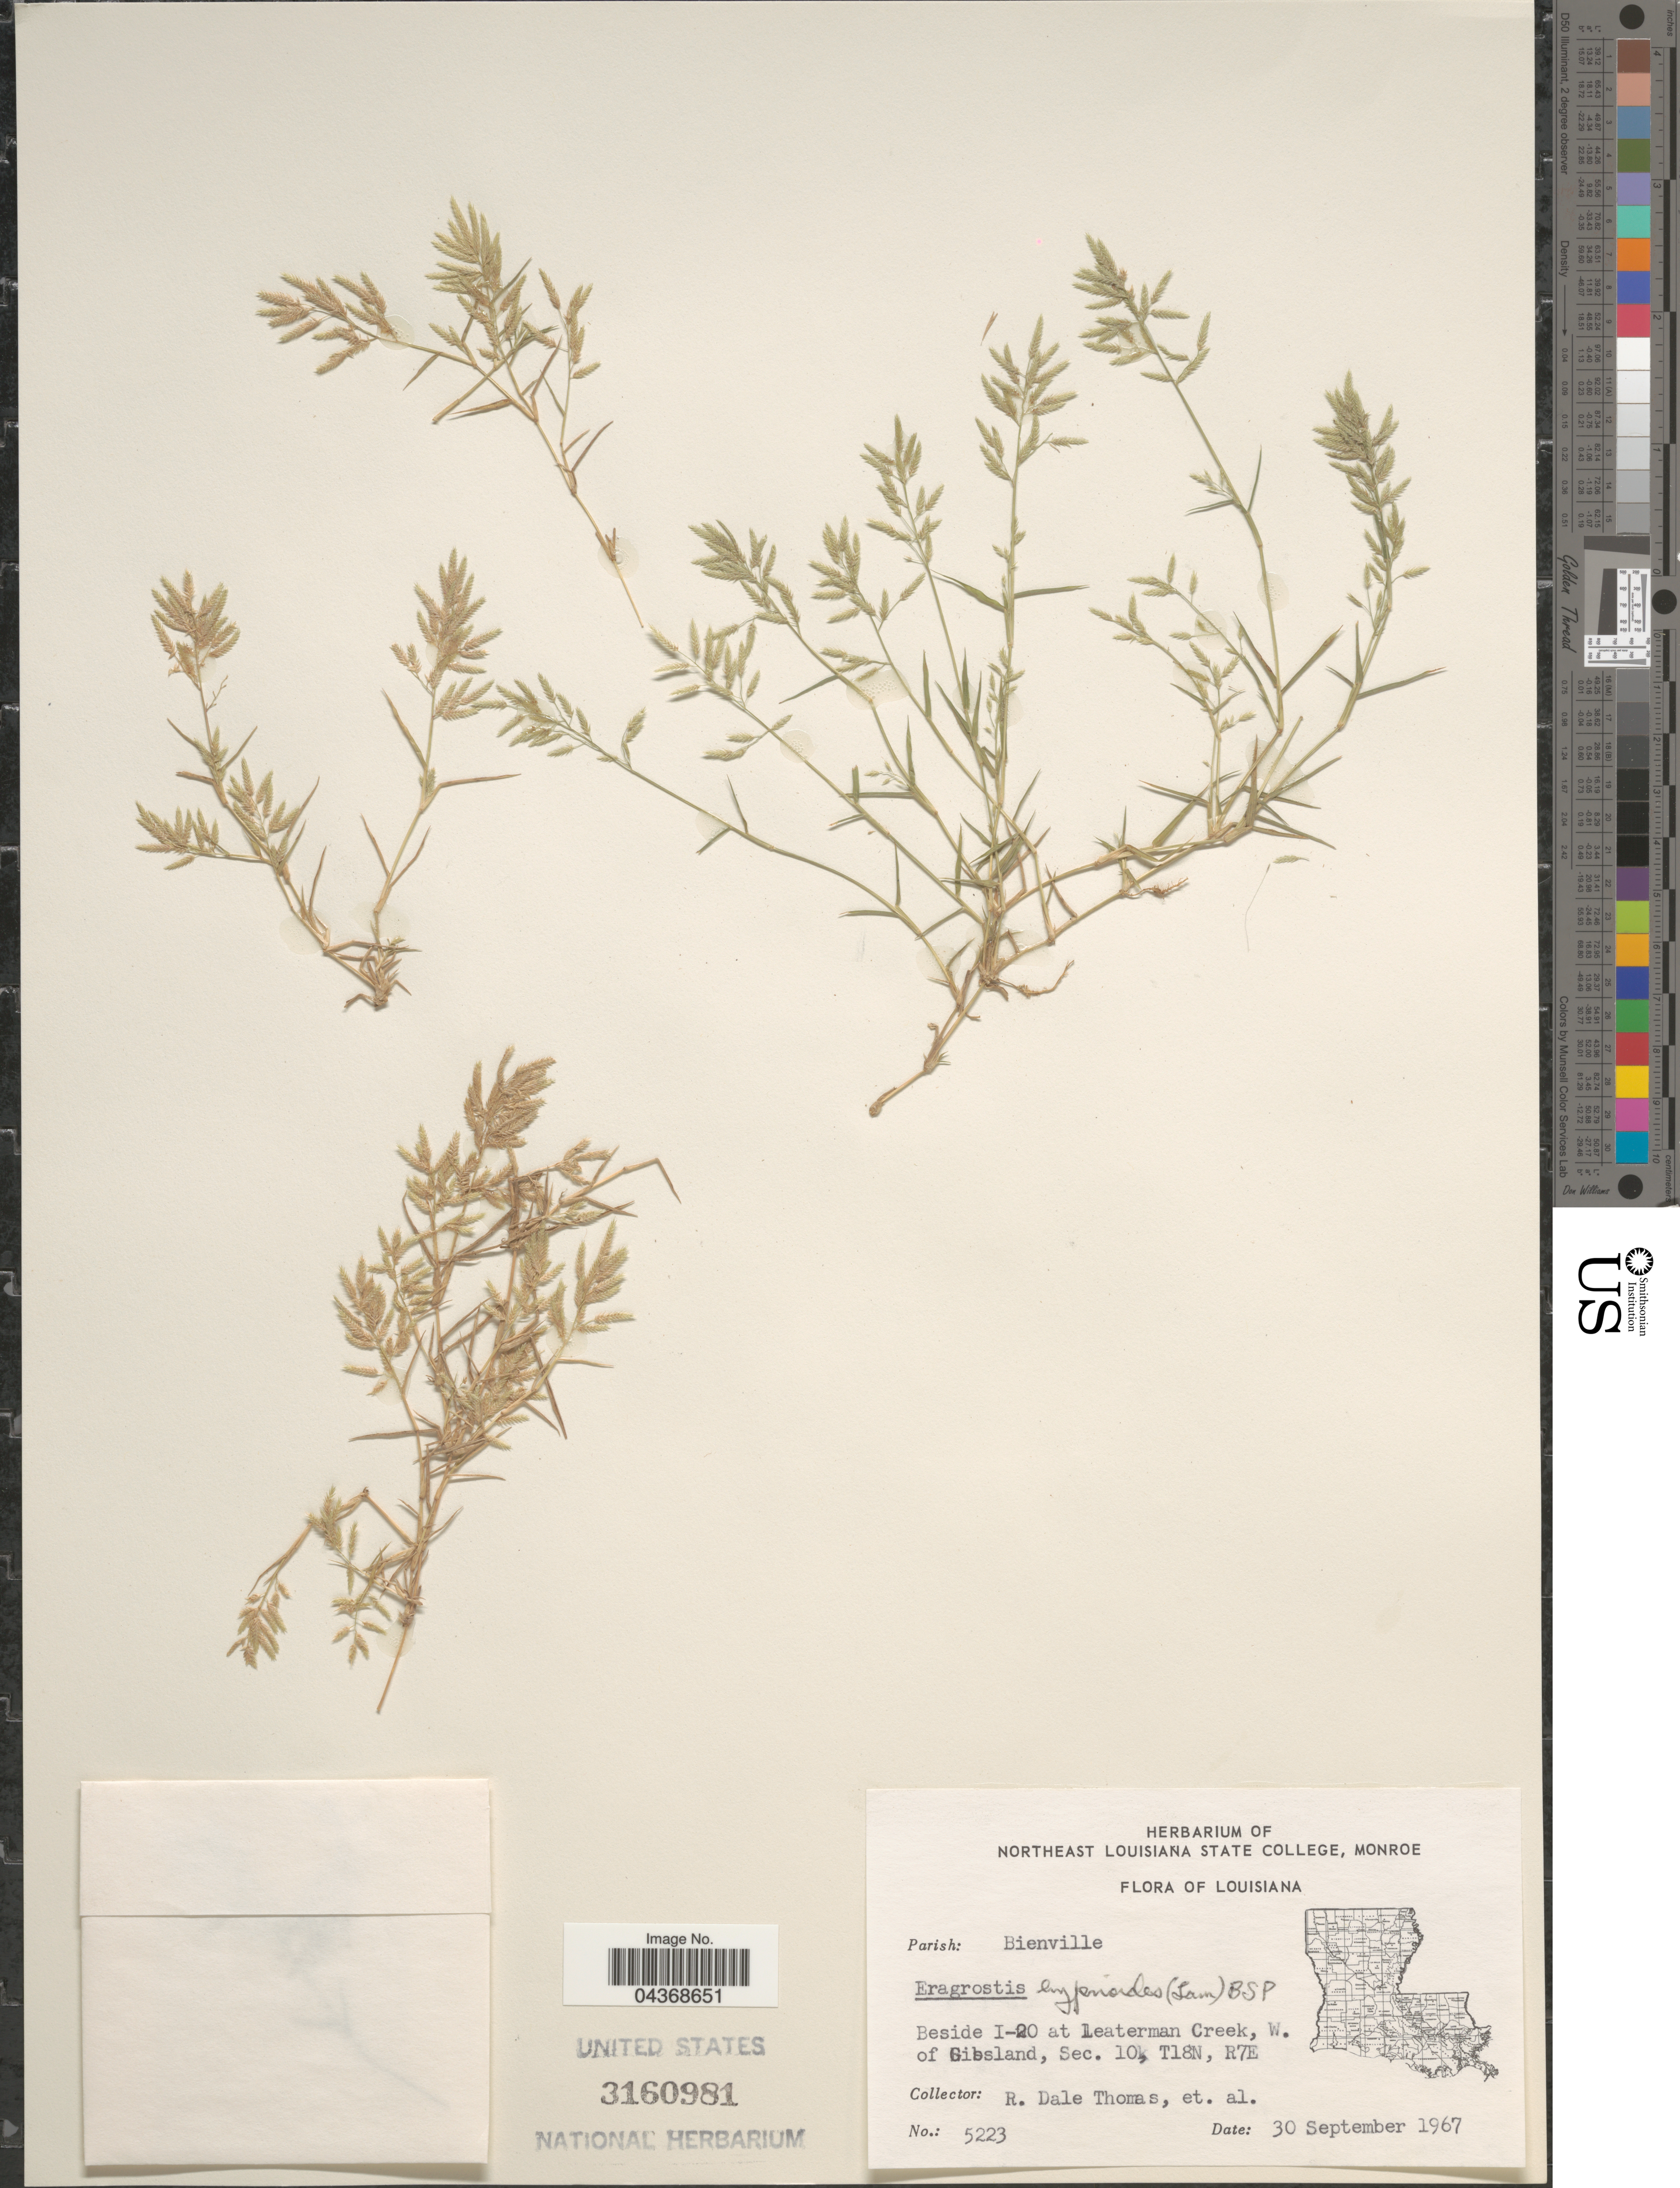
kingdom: Plantae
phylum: Tracheophyta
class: Liliopsida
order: Poales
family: Poaceae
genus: Eragrostis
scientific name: Eragrostis hypnoides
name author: (Lam.) Britton, Stearns & Poggenb.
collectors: R. Thomas & et al.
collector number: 5223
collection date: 1967-09-30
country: United States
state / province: Louisiana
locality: Parish: Bienville. Beside I-20 at Leaterman Creek, W. of Gibsland, Sec. 10, T18N, R7E.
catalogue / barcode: US 3160981